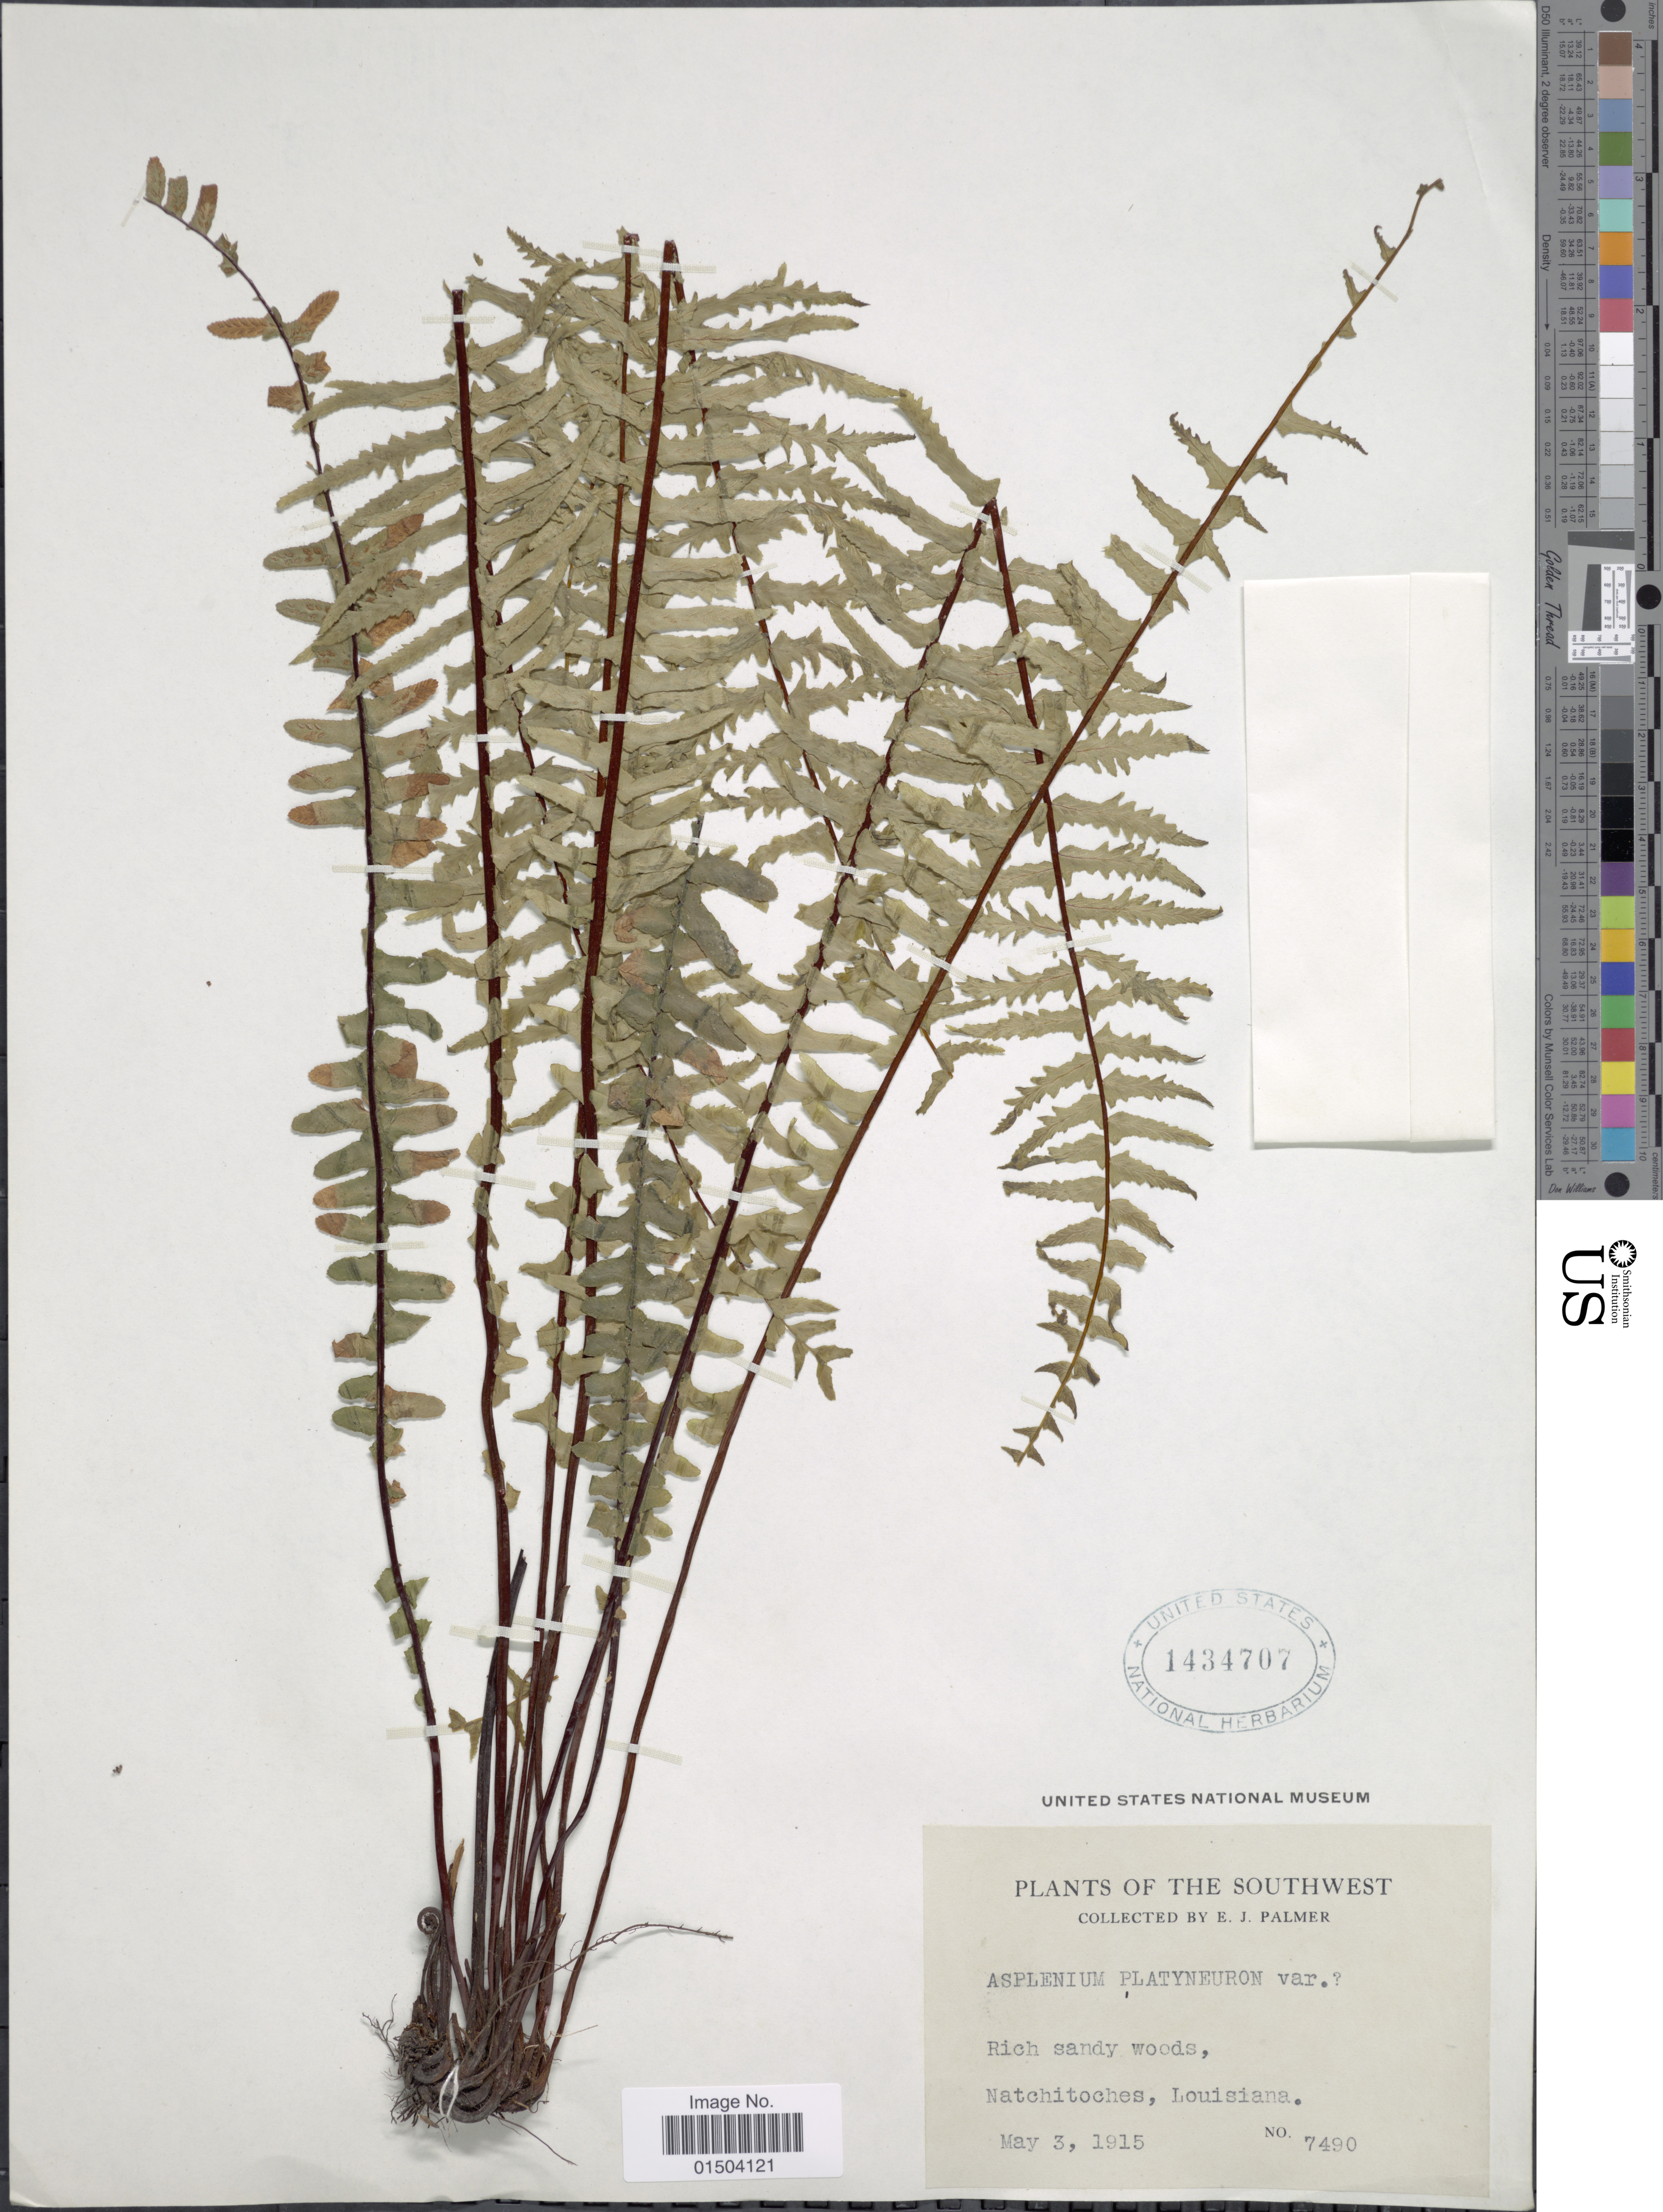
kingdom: Plantae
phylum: Tracheophyta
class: Polypodiopsida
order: Polypodiales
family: Aspleniaceae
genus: Asplenium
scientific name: Asplenium platyneuron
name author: (L.) Britton, Stearns & Poggenb.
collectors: E. J. Palmer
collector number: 7490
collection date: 1915-05-03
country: United States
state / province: Louisiana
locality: Southwest. Rich sandy woods, Natchitoches.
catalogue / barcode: US 1434707